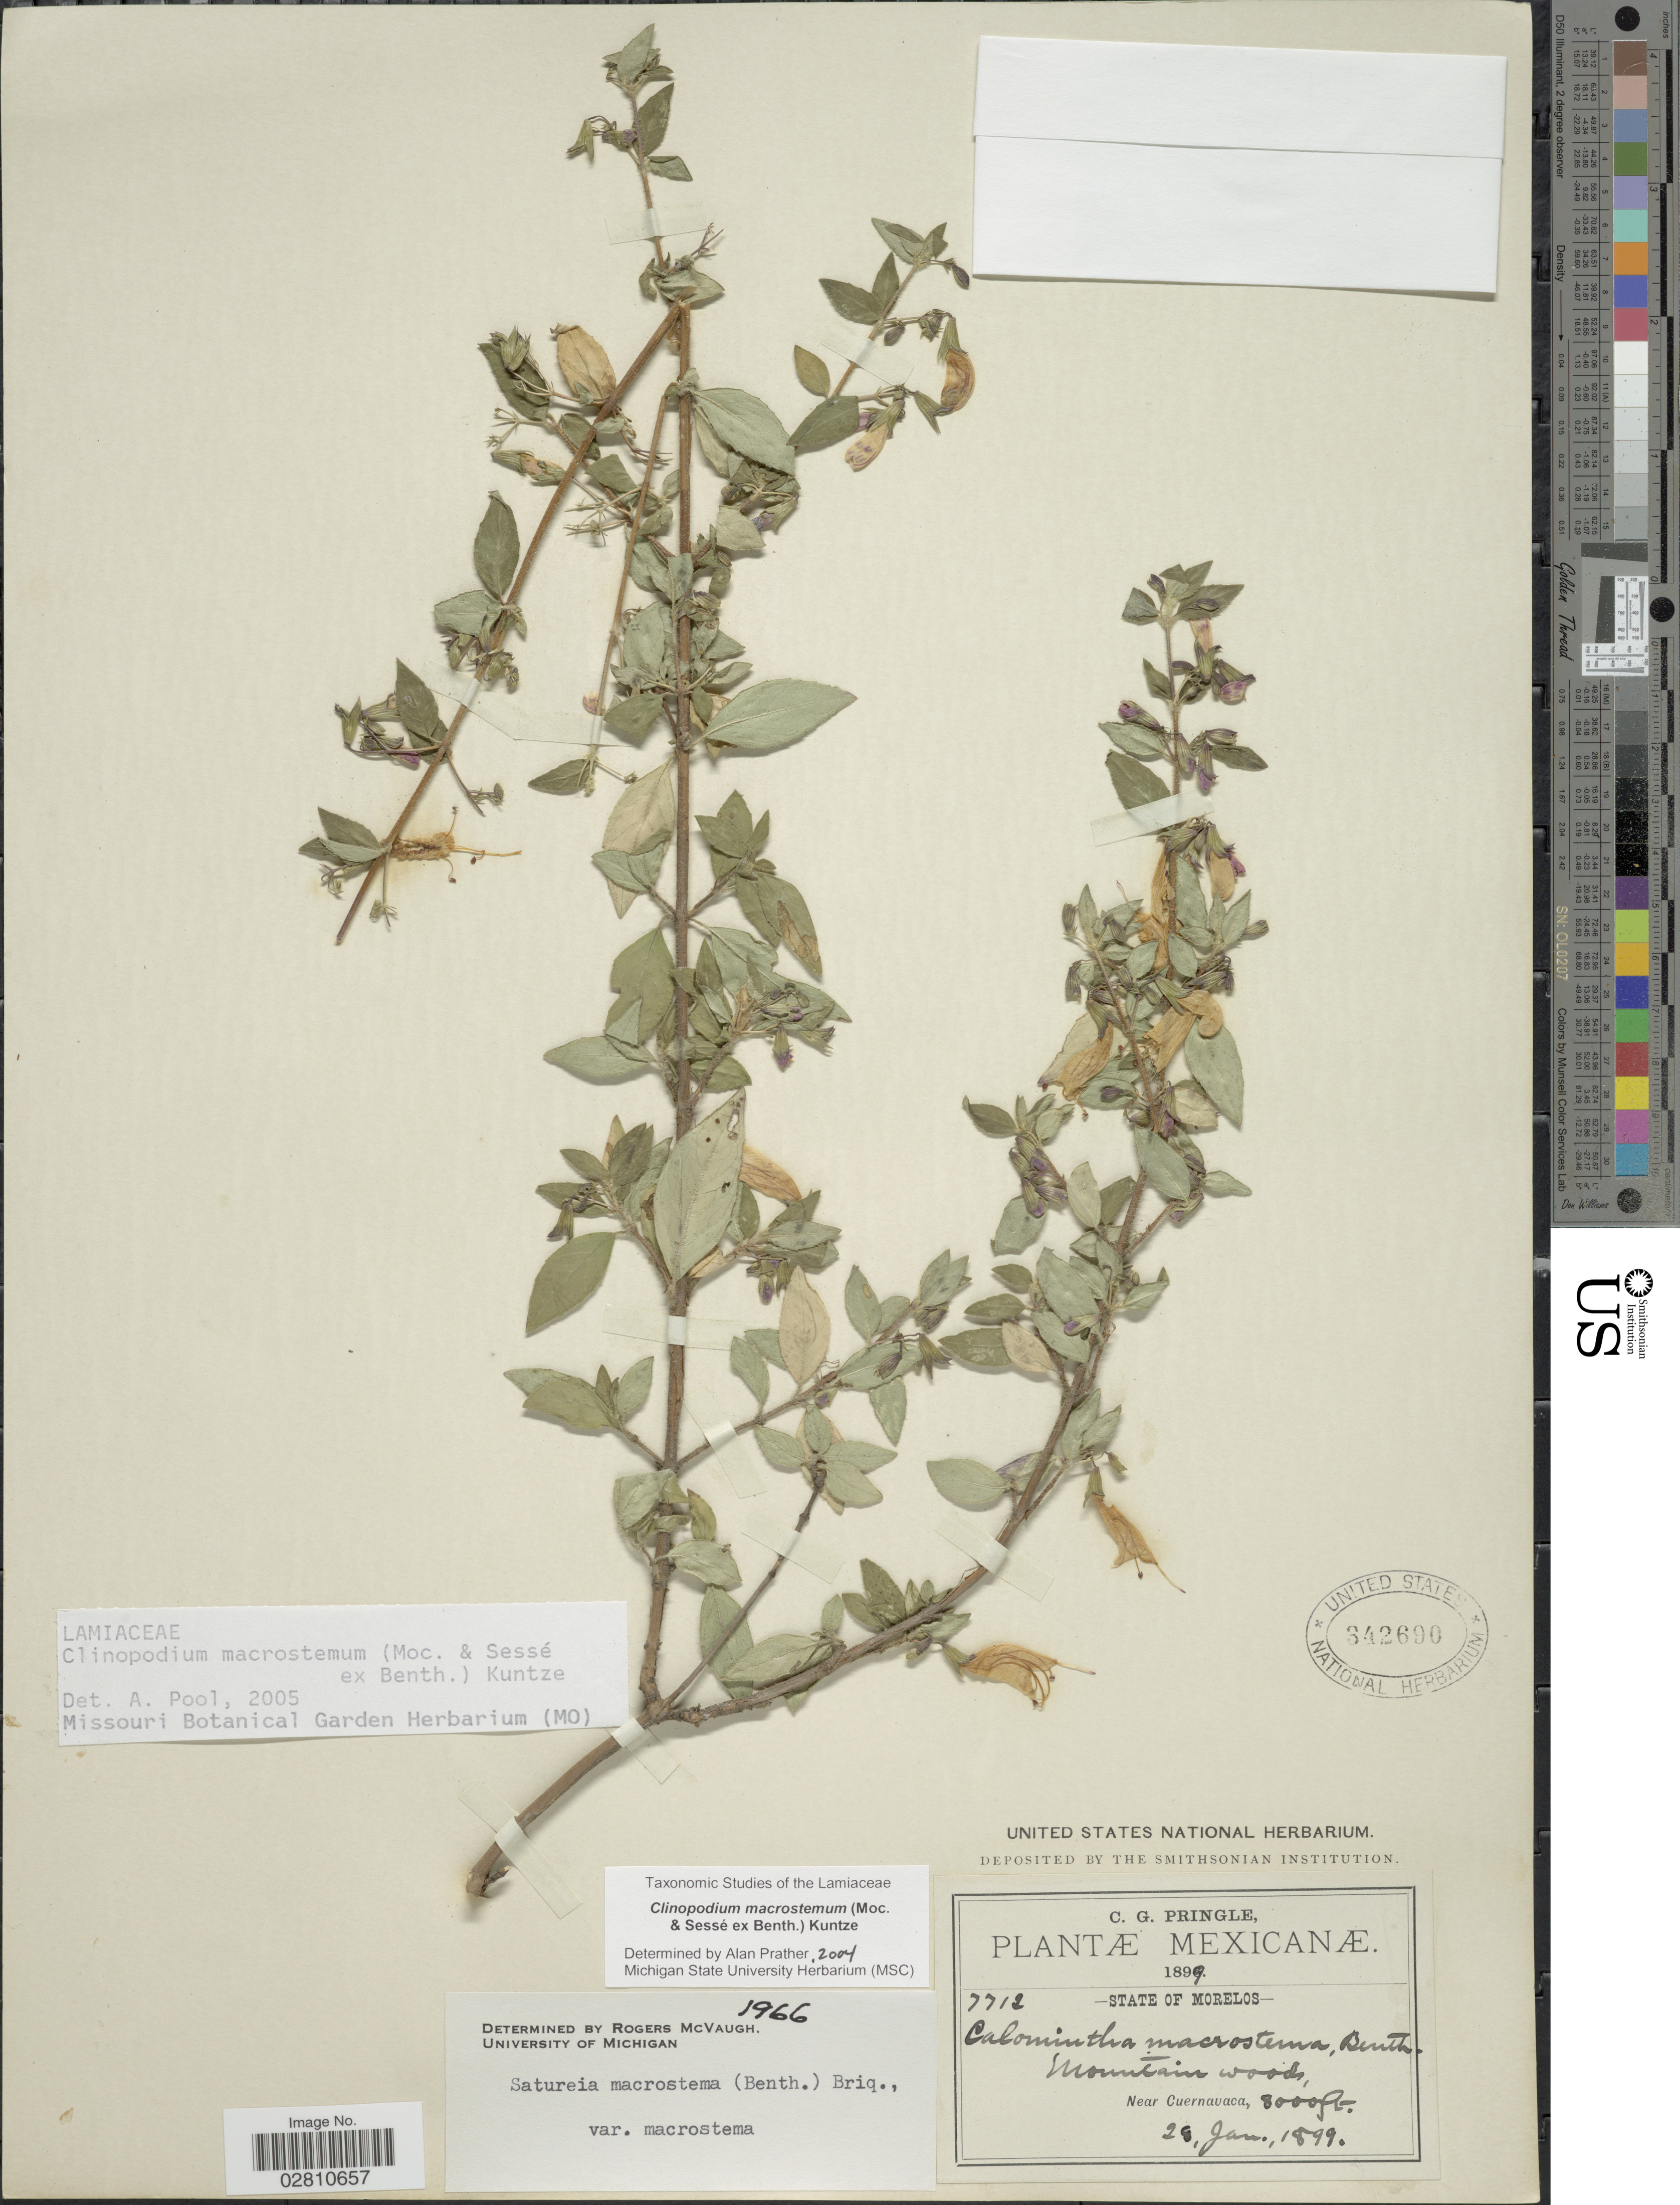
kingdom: Plantae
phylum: Tracheophyta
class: Magnoliopsida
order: Lamiales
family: Lamiaceae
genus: Clinopodium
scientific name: Clinopodium macrostemum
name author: (Moc. & Sessé ex Benth.) Kuntze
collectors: C. G. Pringle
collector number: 7712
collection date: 1899-01-28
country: Mexico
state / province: Morelos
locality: State of Morelos, Mountain woods, Near Cuernavaca.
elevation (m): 2438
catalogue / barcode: US 342690